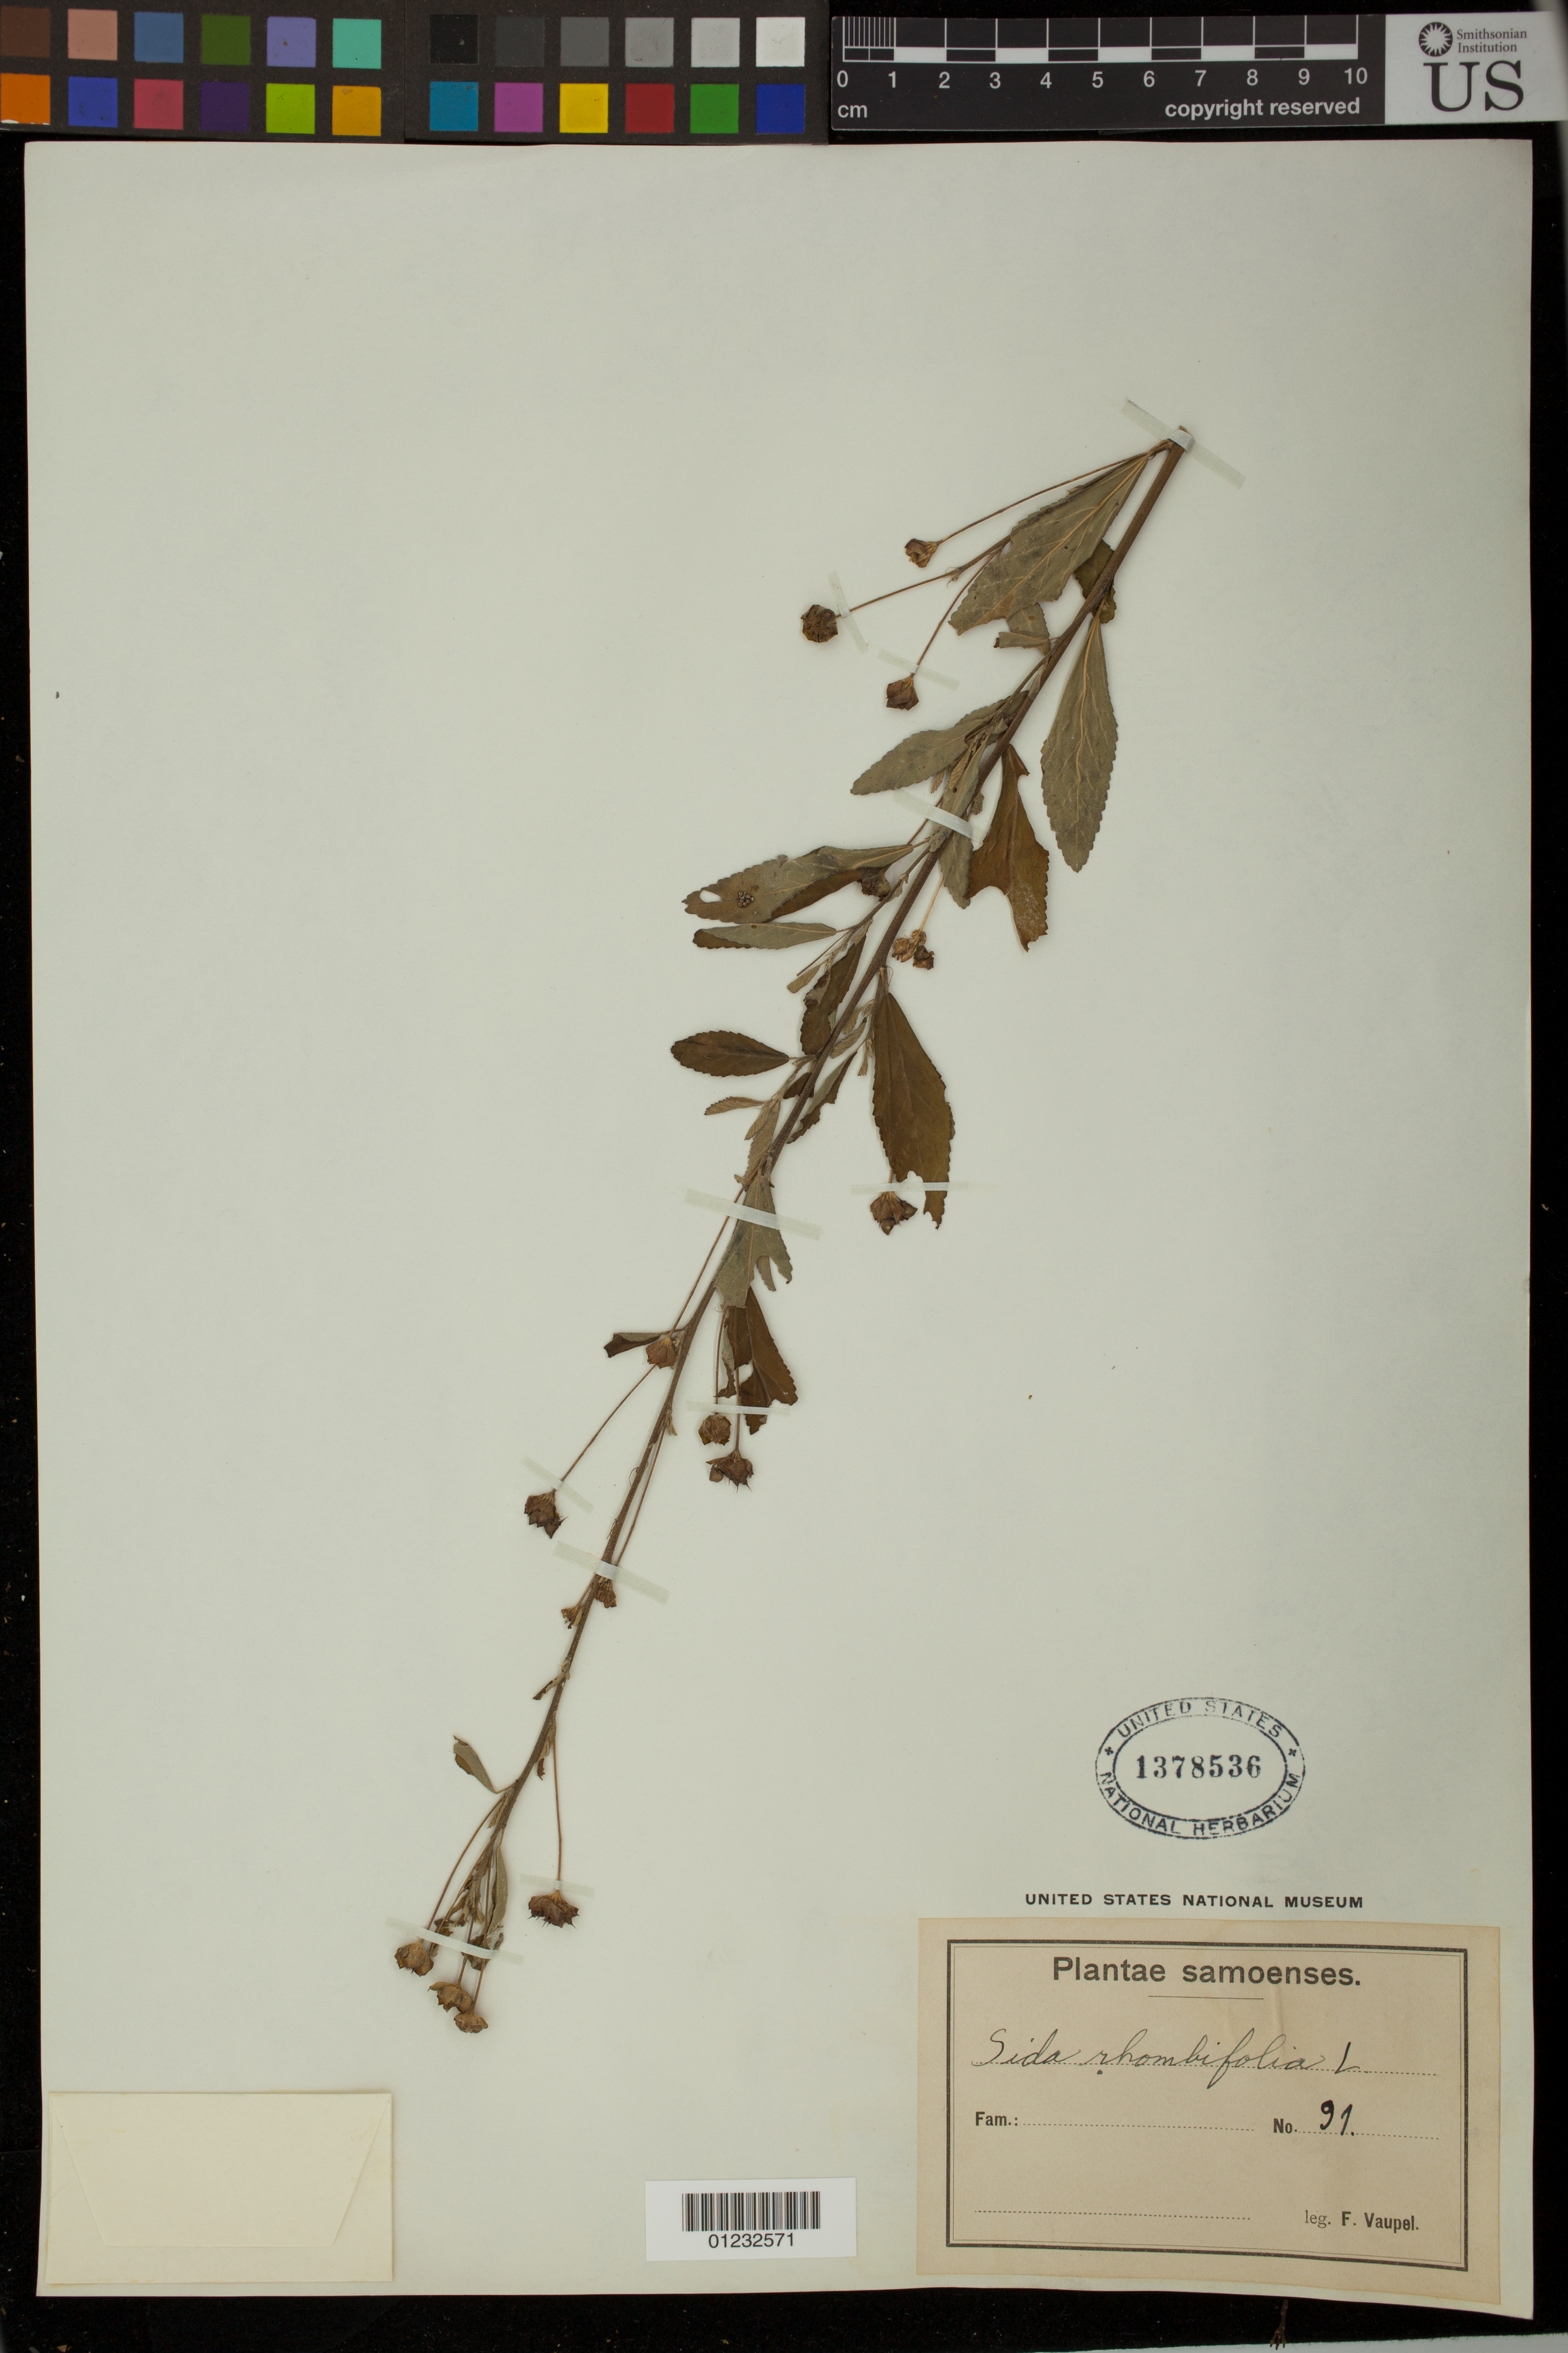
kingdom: Plantae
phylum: Tracheophyta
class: Magnoliopsida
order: Malvales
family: Malvaceae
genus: Sida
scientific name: Sida rhombifolia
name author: L.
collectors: F. Vaupel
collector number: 91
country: Samoa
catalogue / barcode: US 1378536